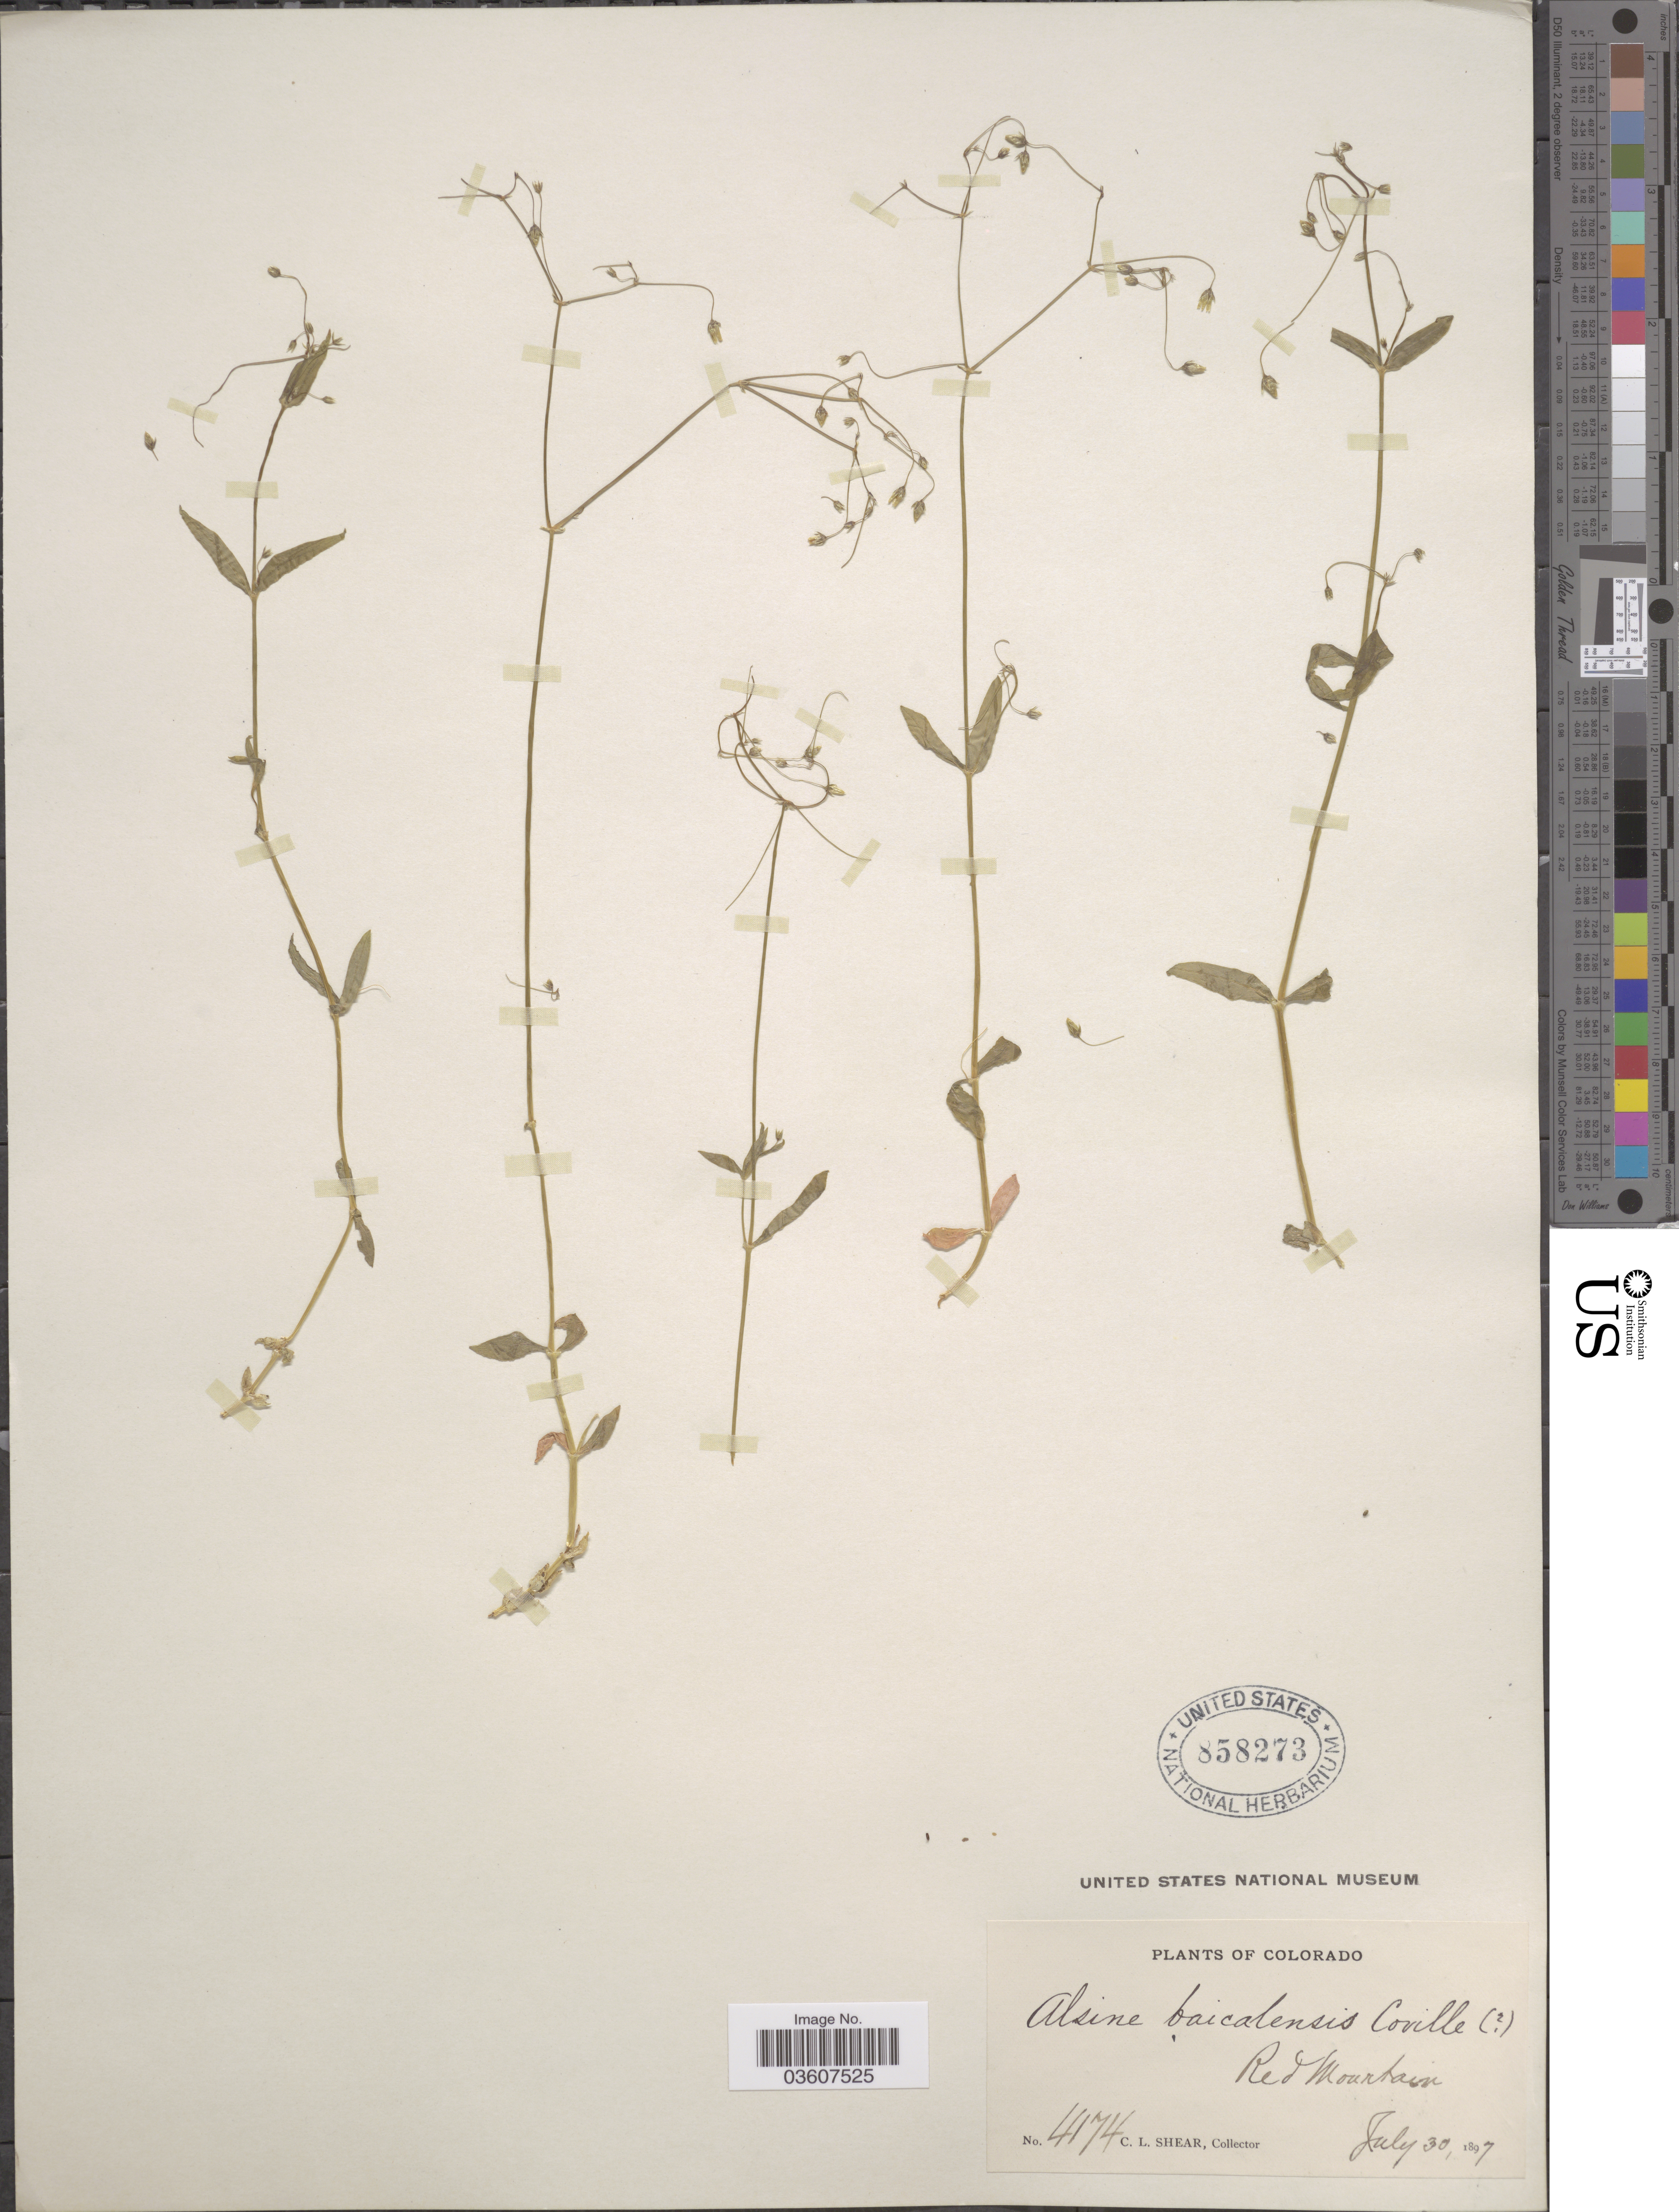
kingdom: Plantae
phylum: Tracheophyta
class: Magnoliopsida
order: Caryophyllales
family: Caryophyllaceae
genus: Stellaria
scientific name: Stellaria umbellata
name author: Turcz.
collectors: C. L. Shear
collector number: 4174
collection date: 1897-07-30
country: United States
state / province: Colorado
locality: Red Mountain.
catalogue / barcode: US 858273